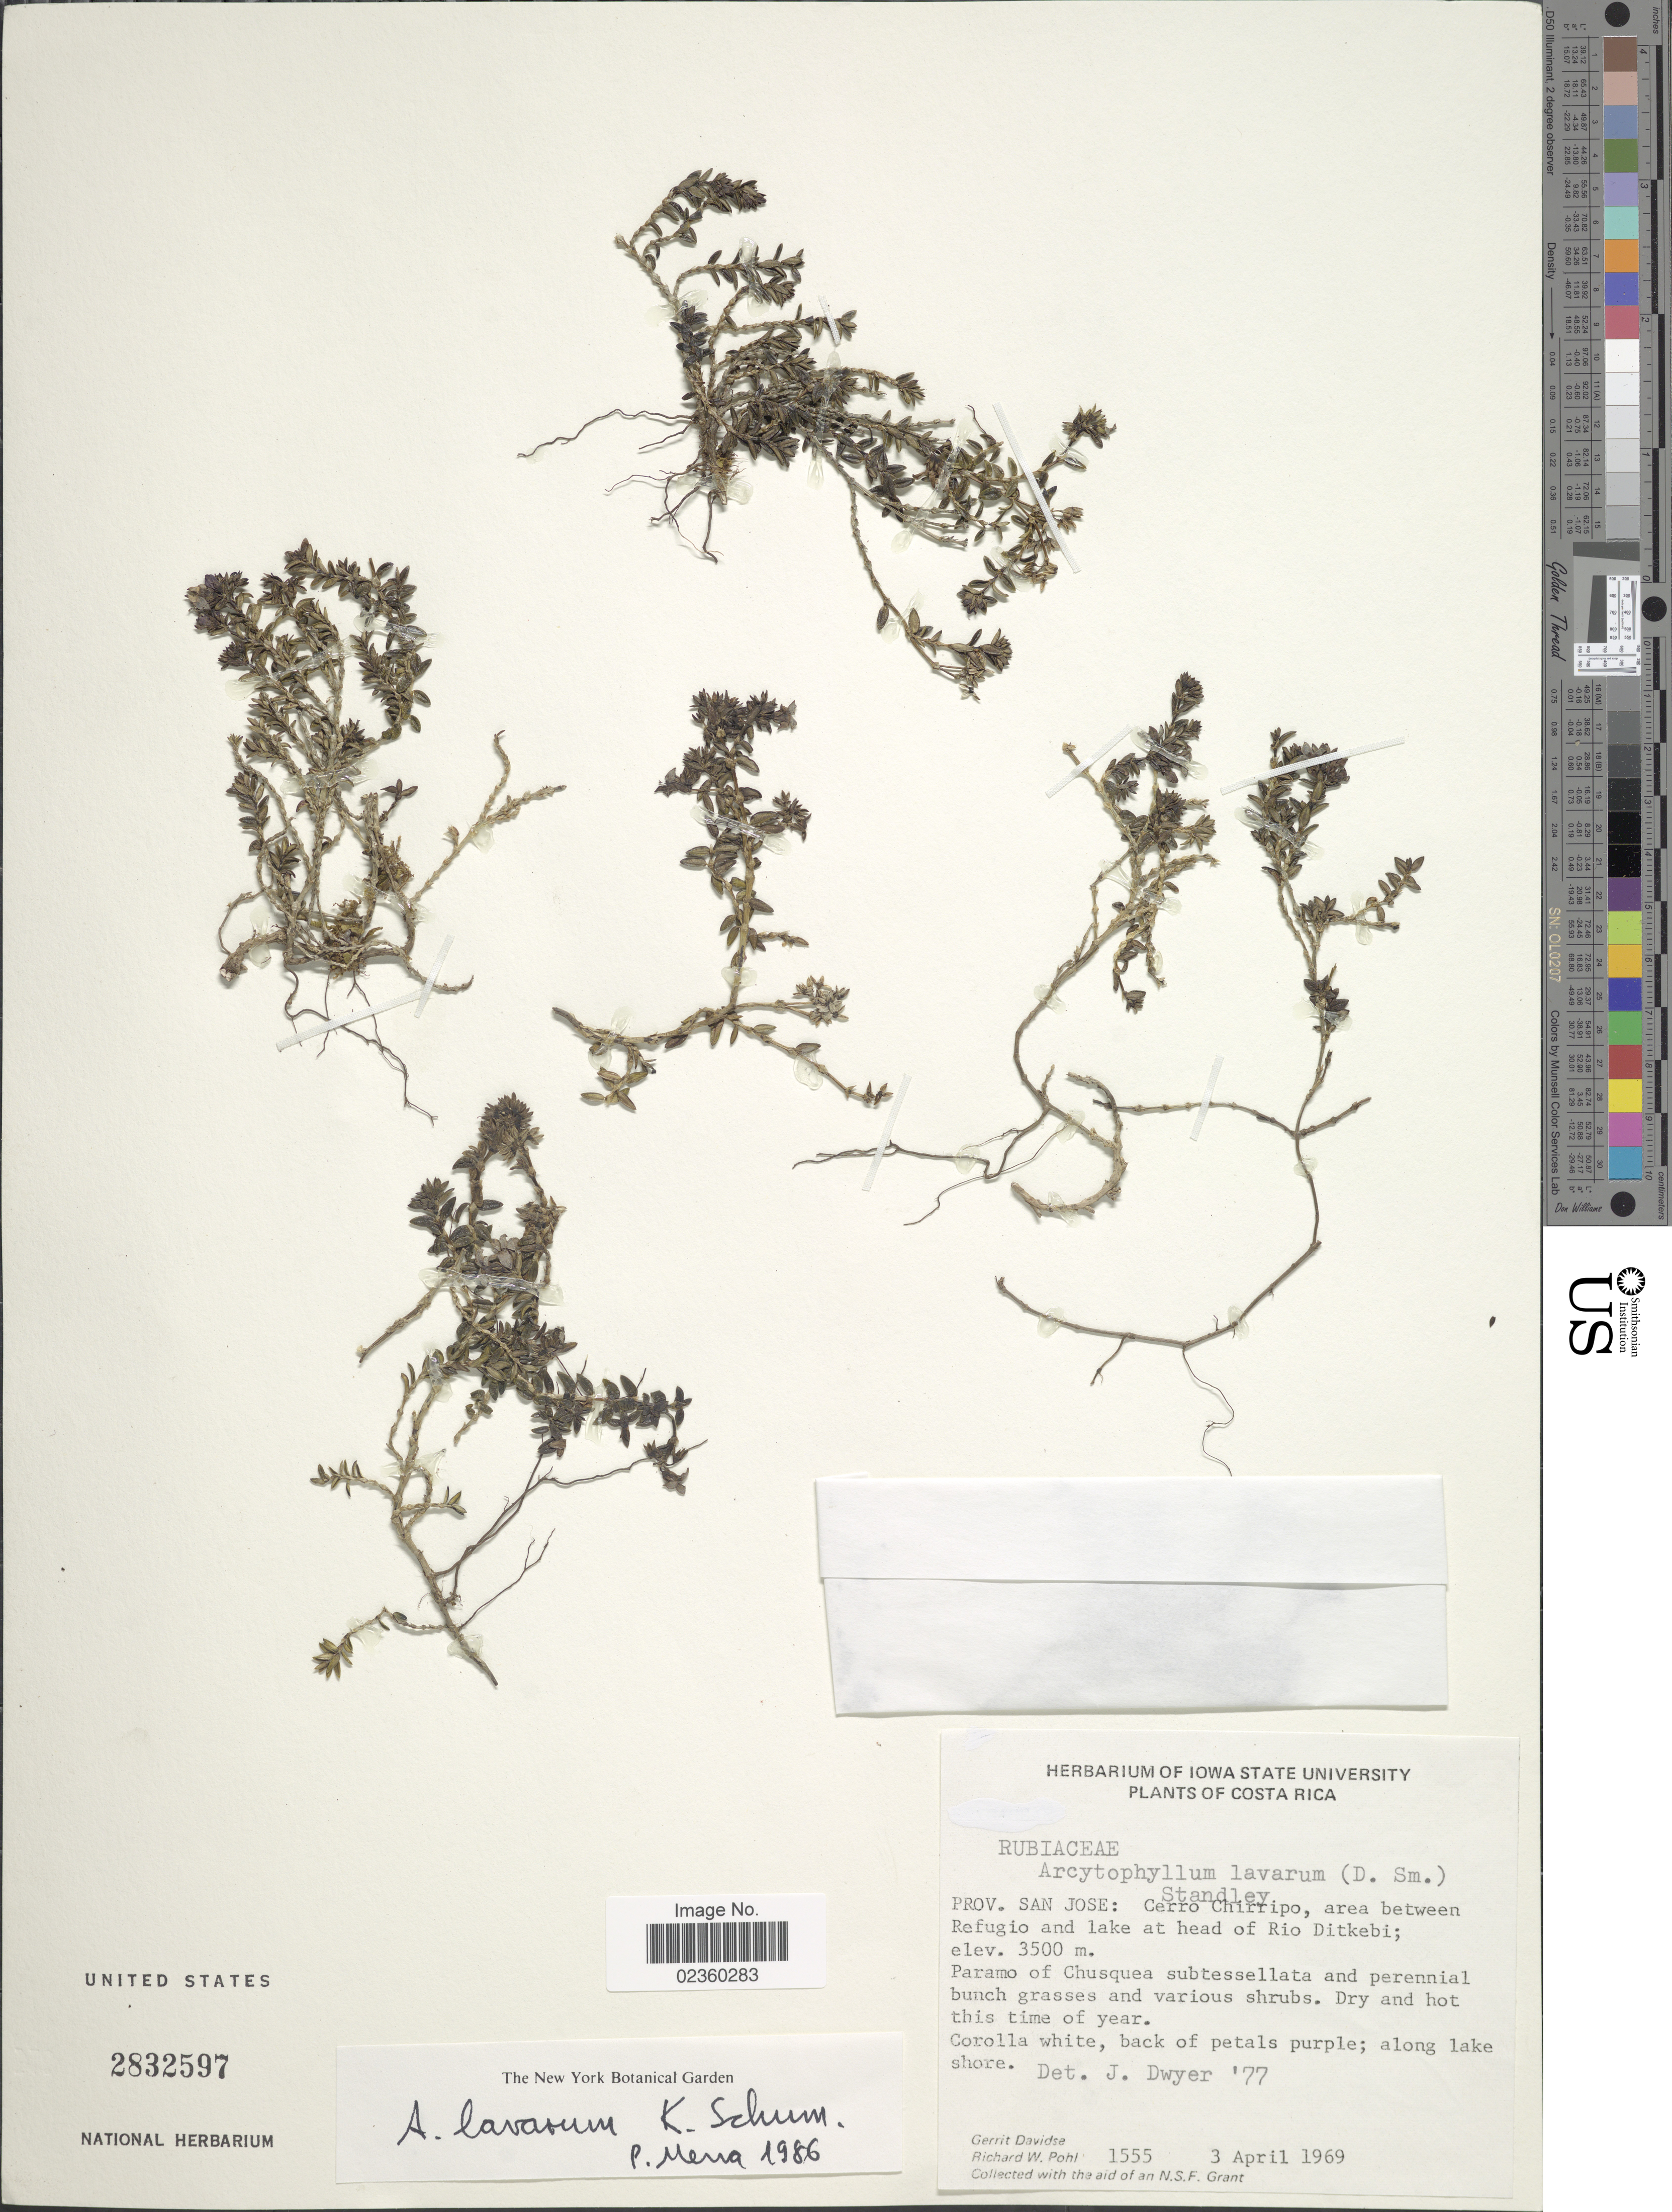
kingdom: Plantae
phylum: Tracheophyta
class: Magnoliopsida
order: Gentianales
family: Rubiaceae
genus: Arcytophyllum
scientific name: Arcytophyllum lavarum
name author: K. Schum. ex Standl.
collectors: G. Davidse & R. W. Pohl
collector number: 1555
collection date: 1969-04-03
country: Costa Rica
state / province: San José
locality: Cerro Chirripo, area between Refugio and lake at head of Rio Ditkebi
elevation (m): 3500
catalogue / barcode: US 2832597